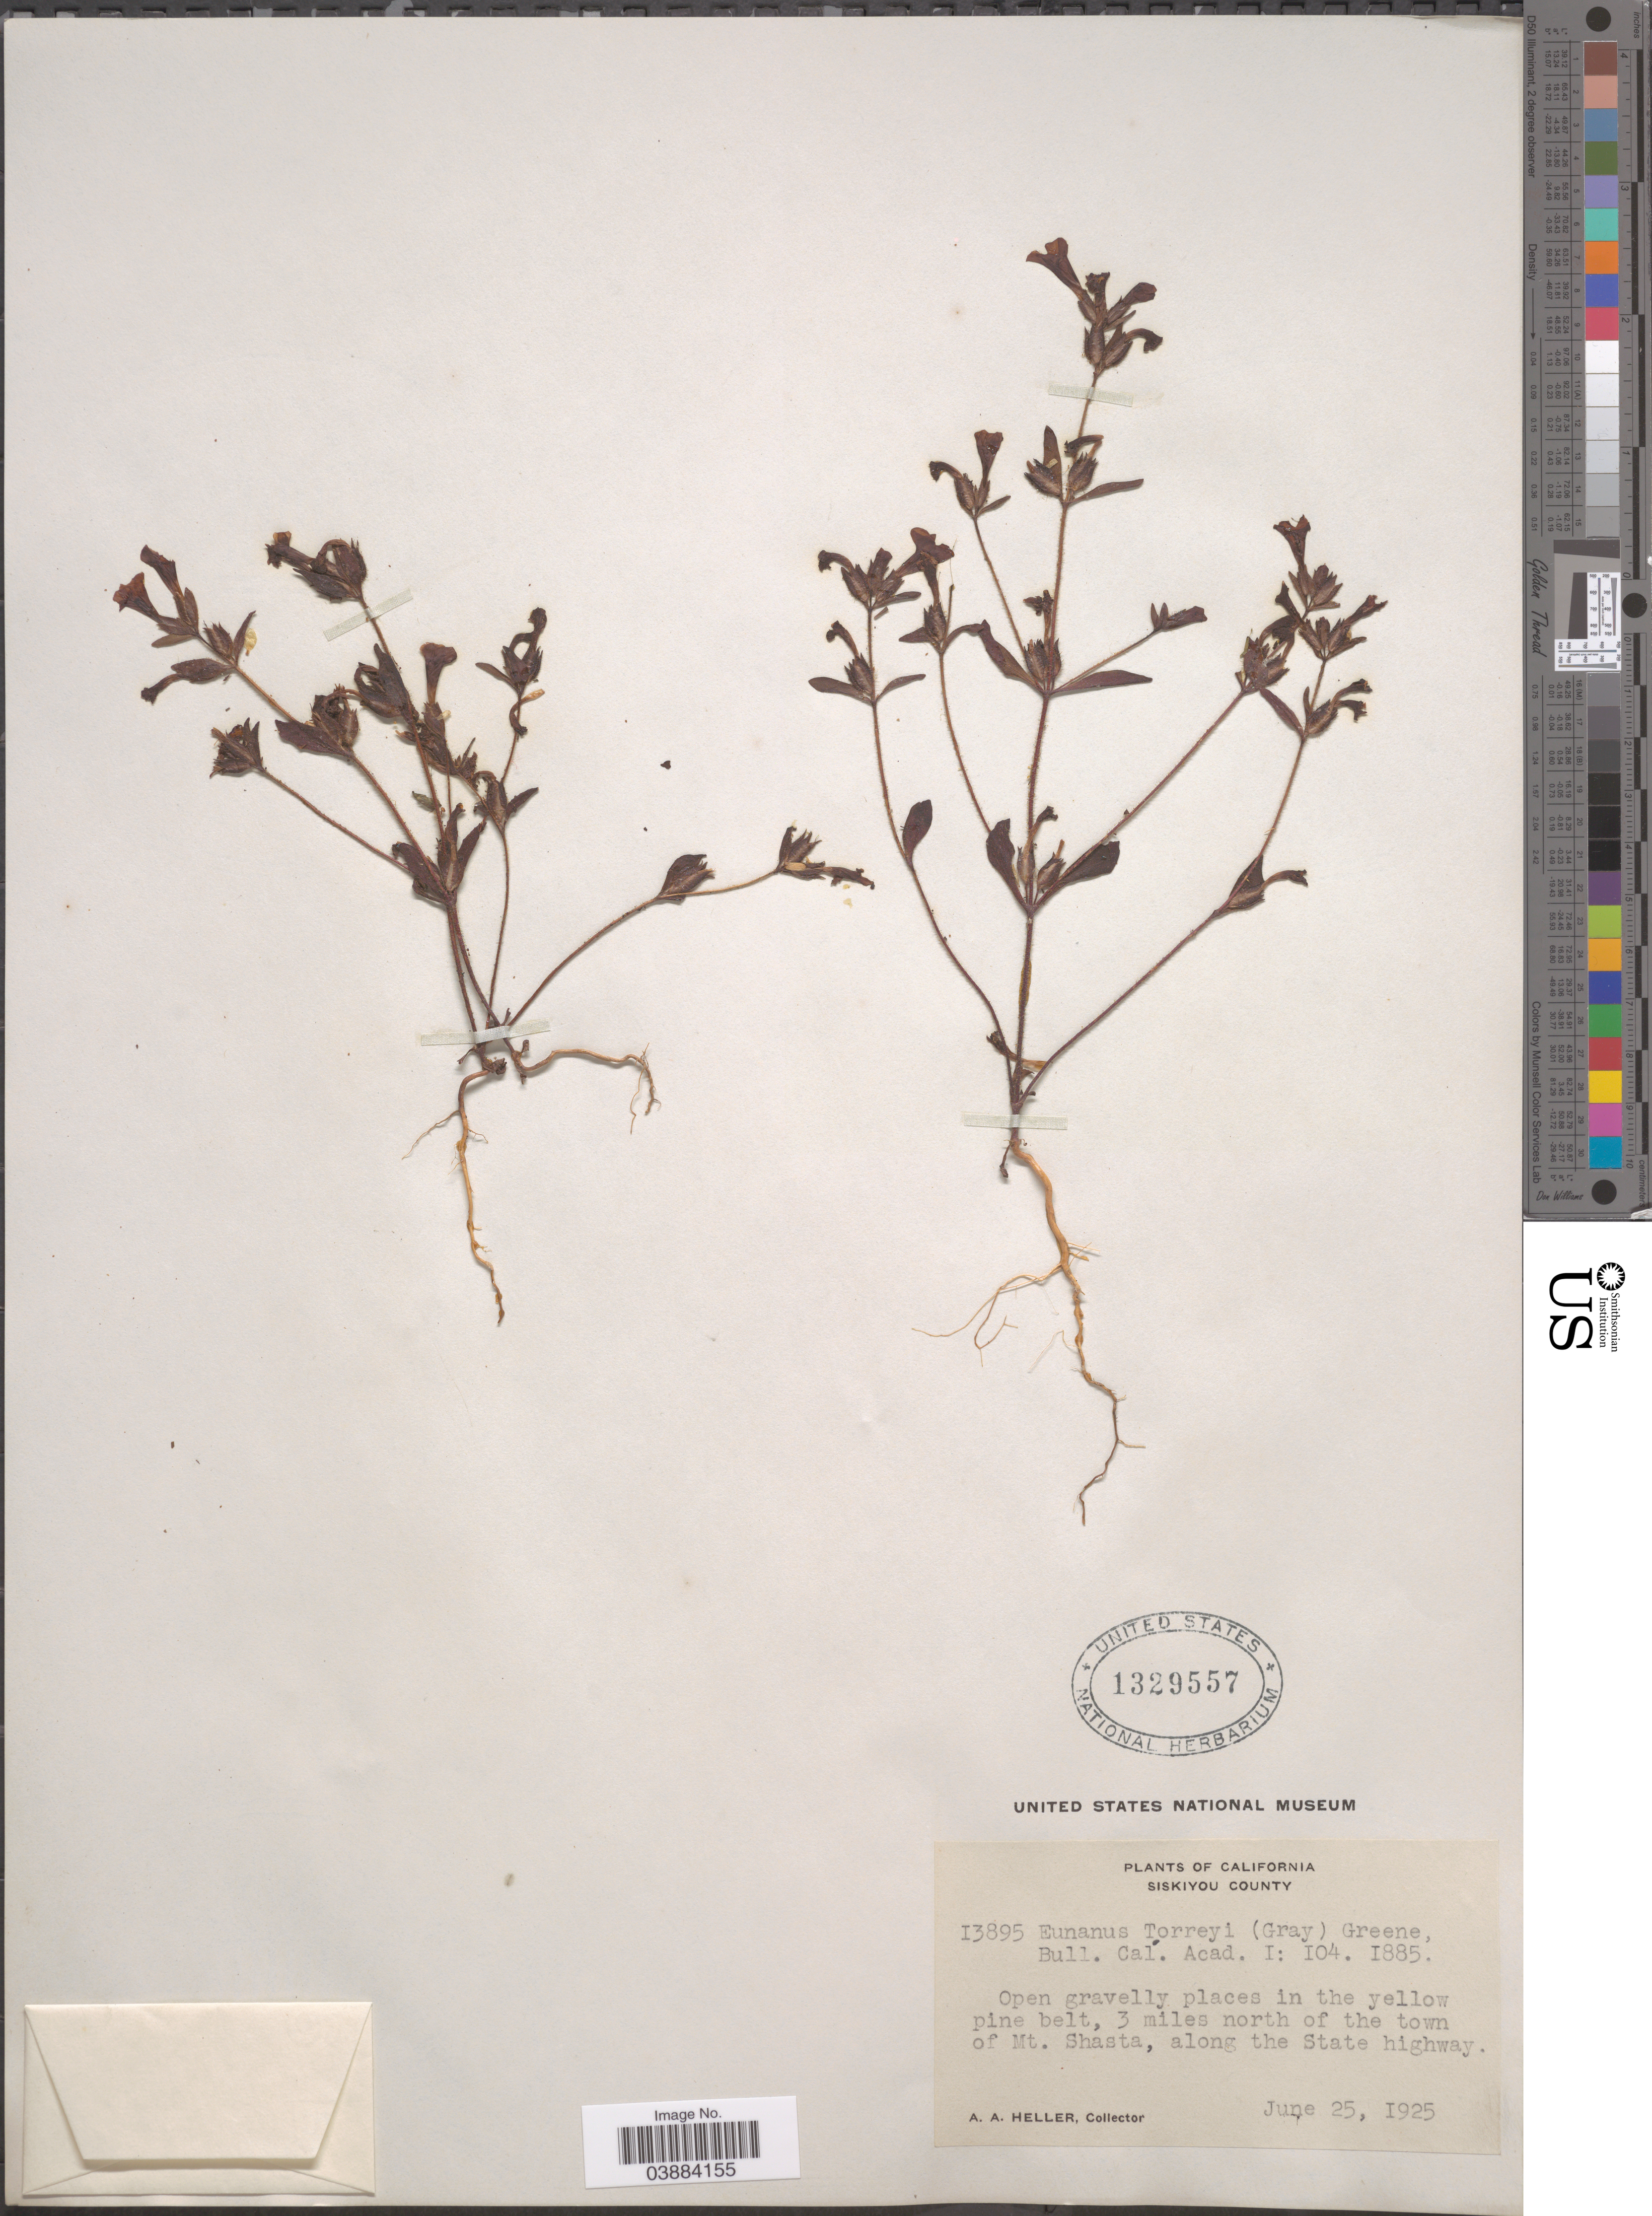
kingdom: Plantae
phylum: Tracheophyta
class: Magnoliopsida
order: Lamiales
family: Phrymaceae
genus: Eunanus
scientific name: Eunanus torreyi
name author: (A. Gray) Greene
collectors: A. A. Heller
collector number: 13895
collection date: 1925-06-25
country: United States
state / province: California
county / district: Siskiyou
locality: Siskiyou County. 3 miles north of the town of Mt. Shasta, along the State highway.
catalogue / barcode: US 1329557